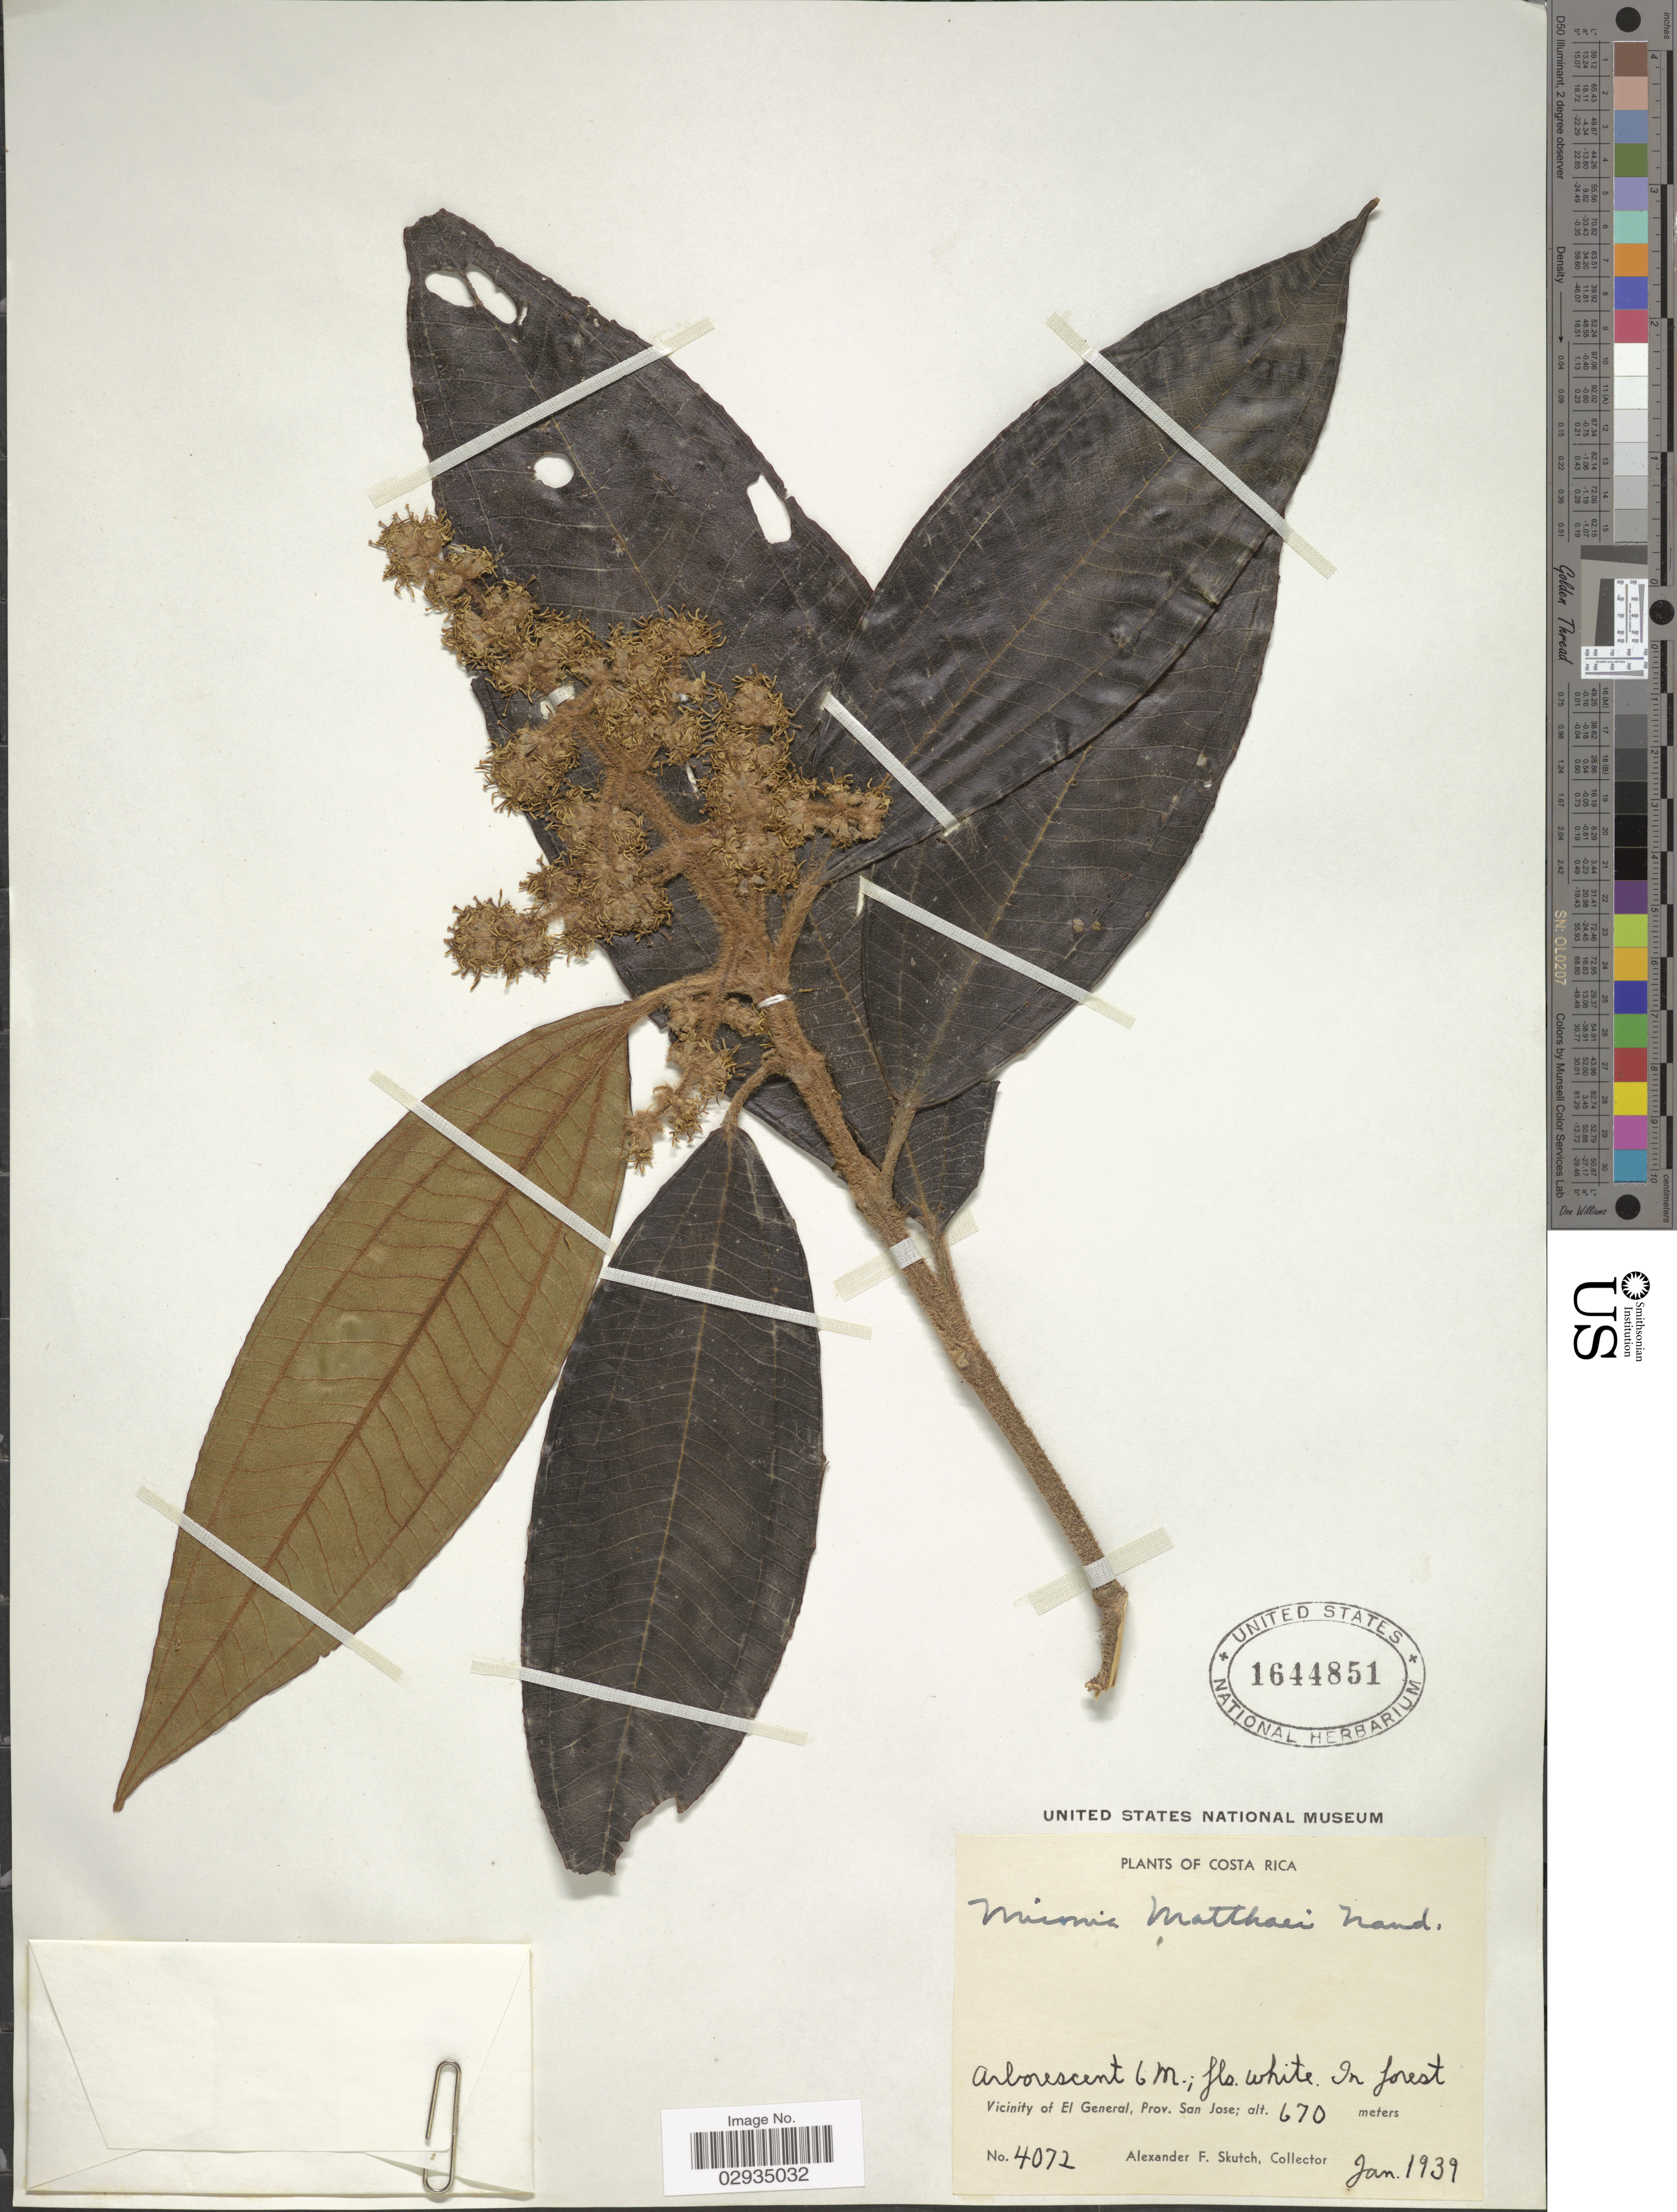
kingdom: Plantae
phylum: Tracheophyta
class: Magnoliopsida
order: Myrtales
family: Melastomataceae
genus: Miconia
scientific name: Miconia matthaei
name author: Naudin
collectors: A. F. Skutch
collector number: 4072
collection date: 1939-01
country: Costa Rica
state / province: San José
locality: Vicinity of El General.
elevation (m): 670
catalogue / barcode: US 1644851